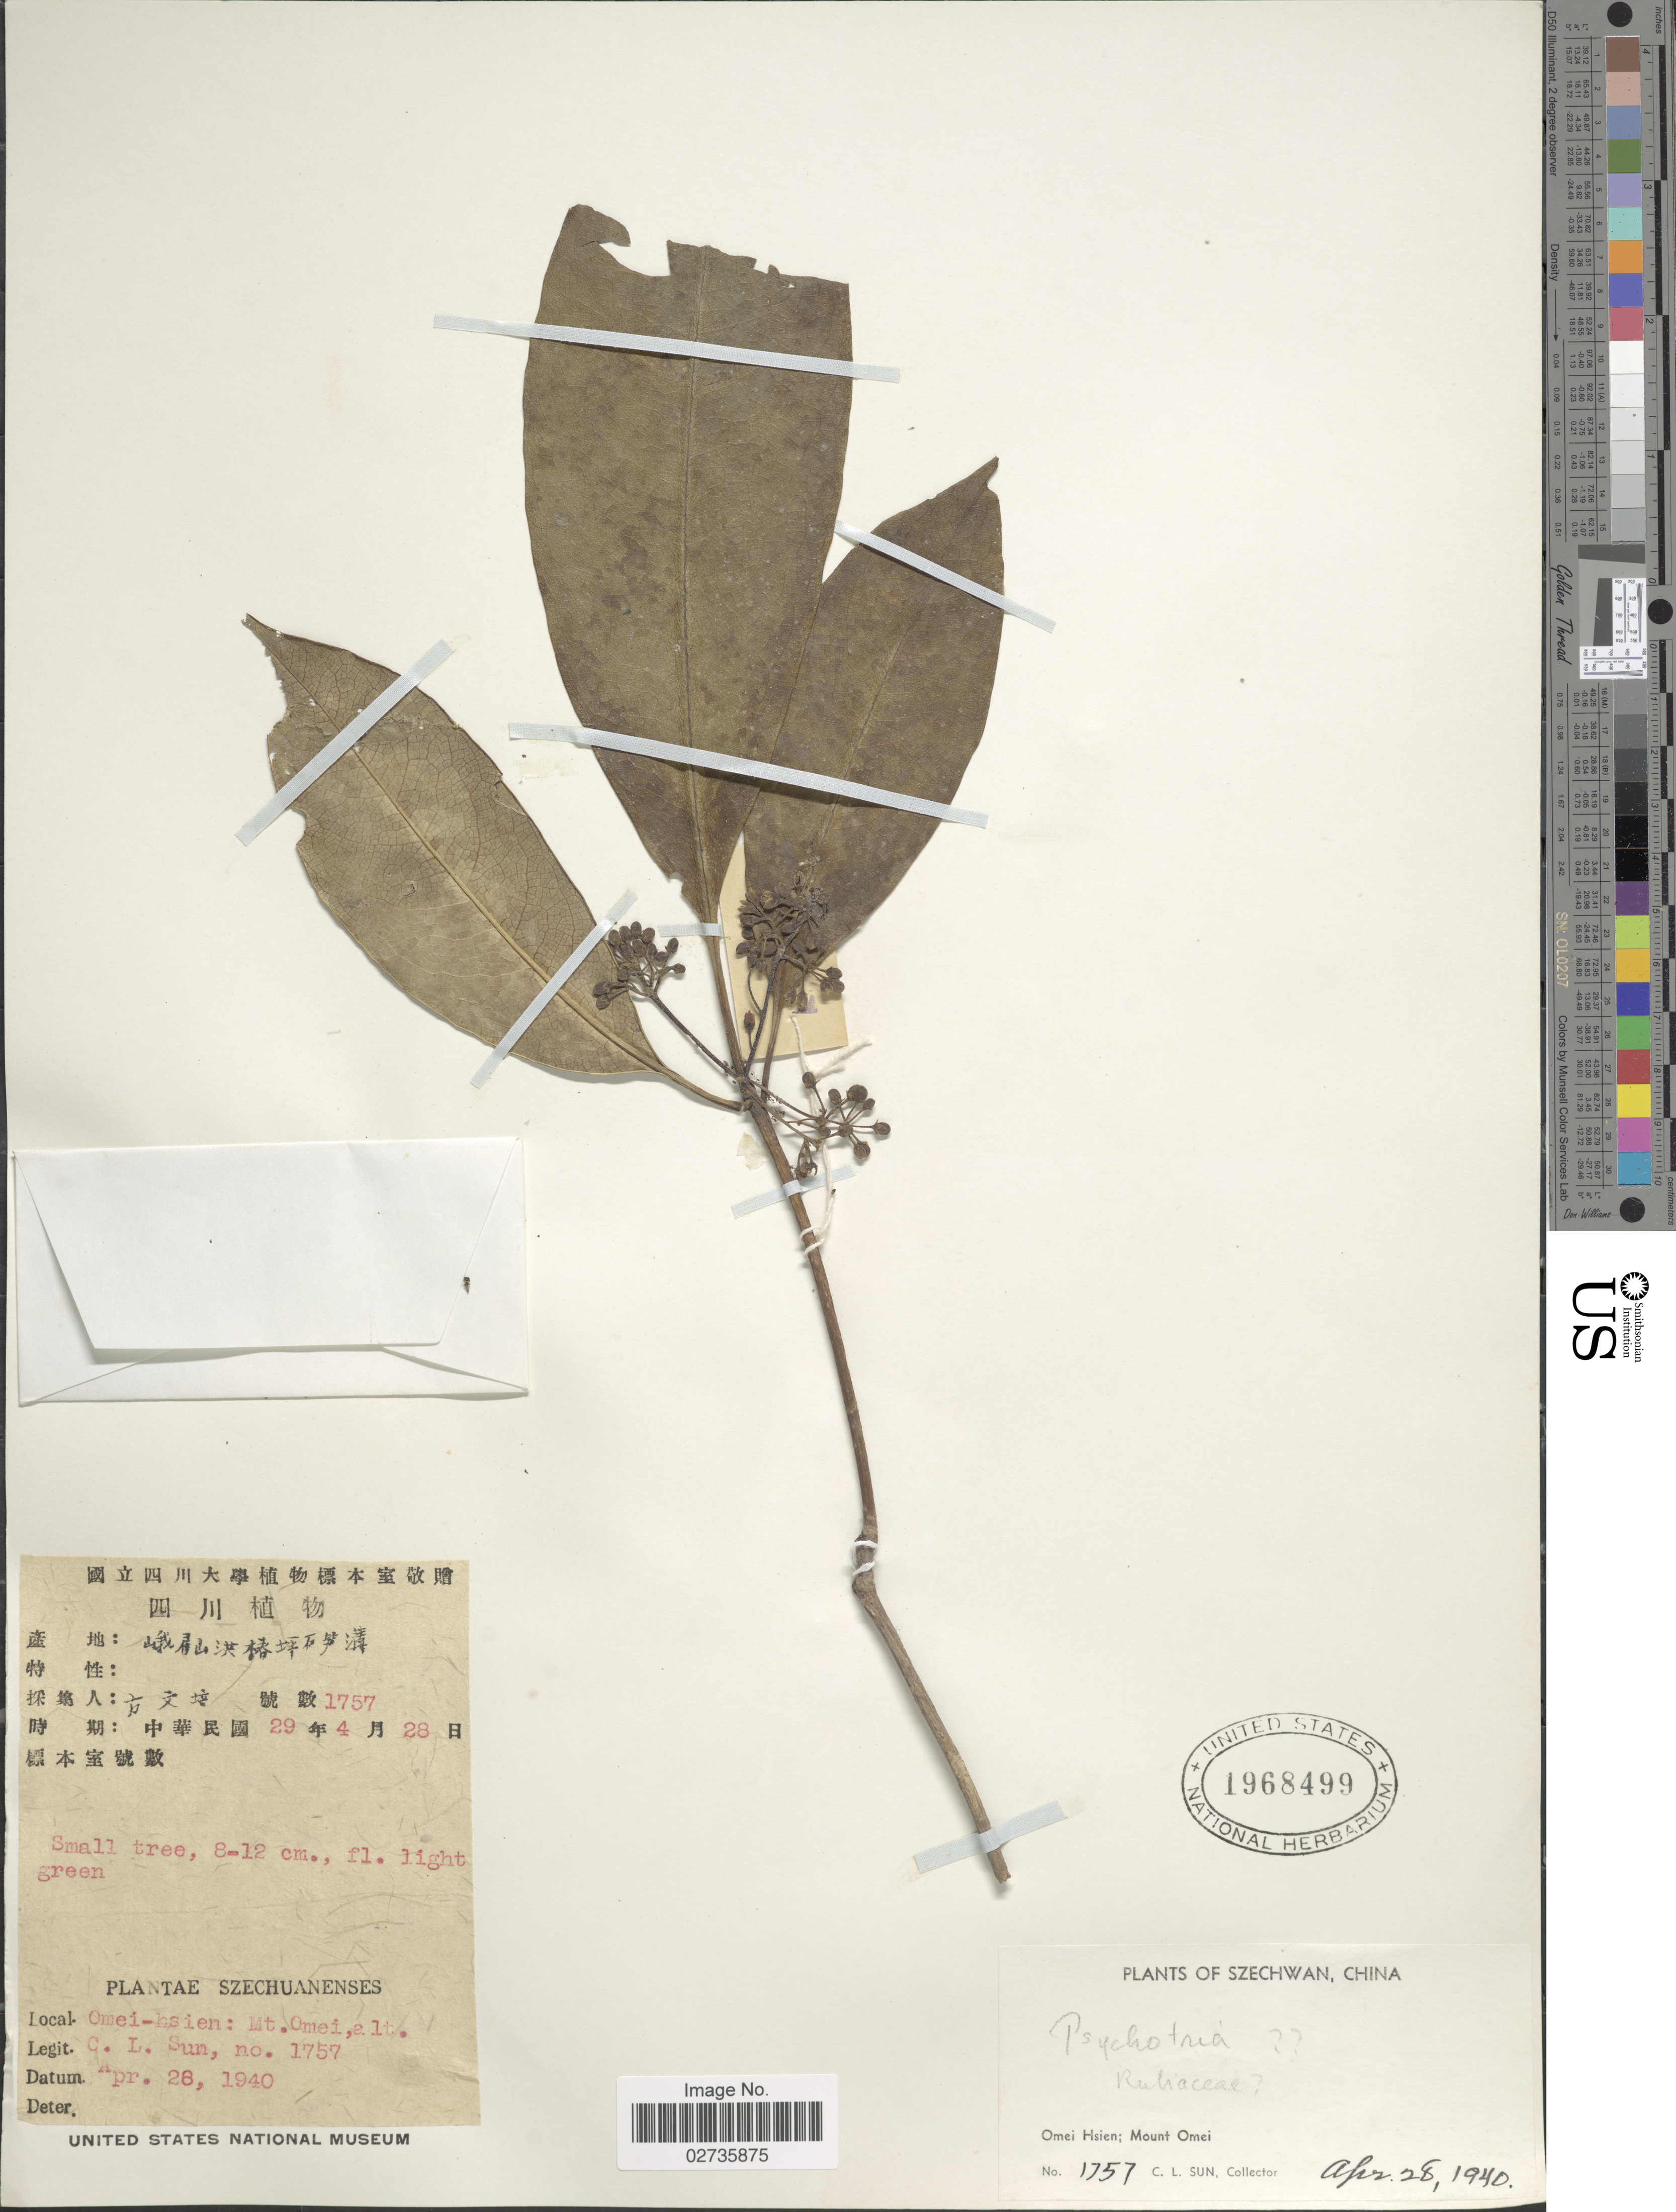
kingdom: Plantae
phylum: Tracheophyta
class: Magnoliopsida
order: Gentianales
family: Rubiaceae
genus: Psychotria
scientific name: Psychotria sp.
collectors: C. Sun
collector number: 1757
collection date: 1940-04-28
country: China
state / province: Sichuan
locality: Szechwan, Omei Hsien; Mount Omei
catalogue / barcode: US 1968499